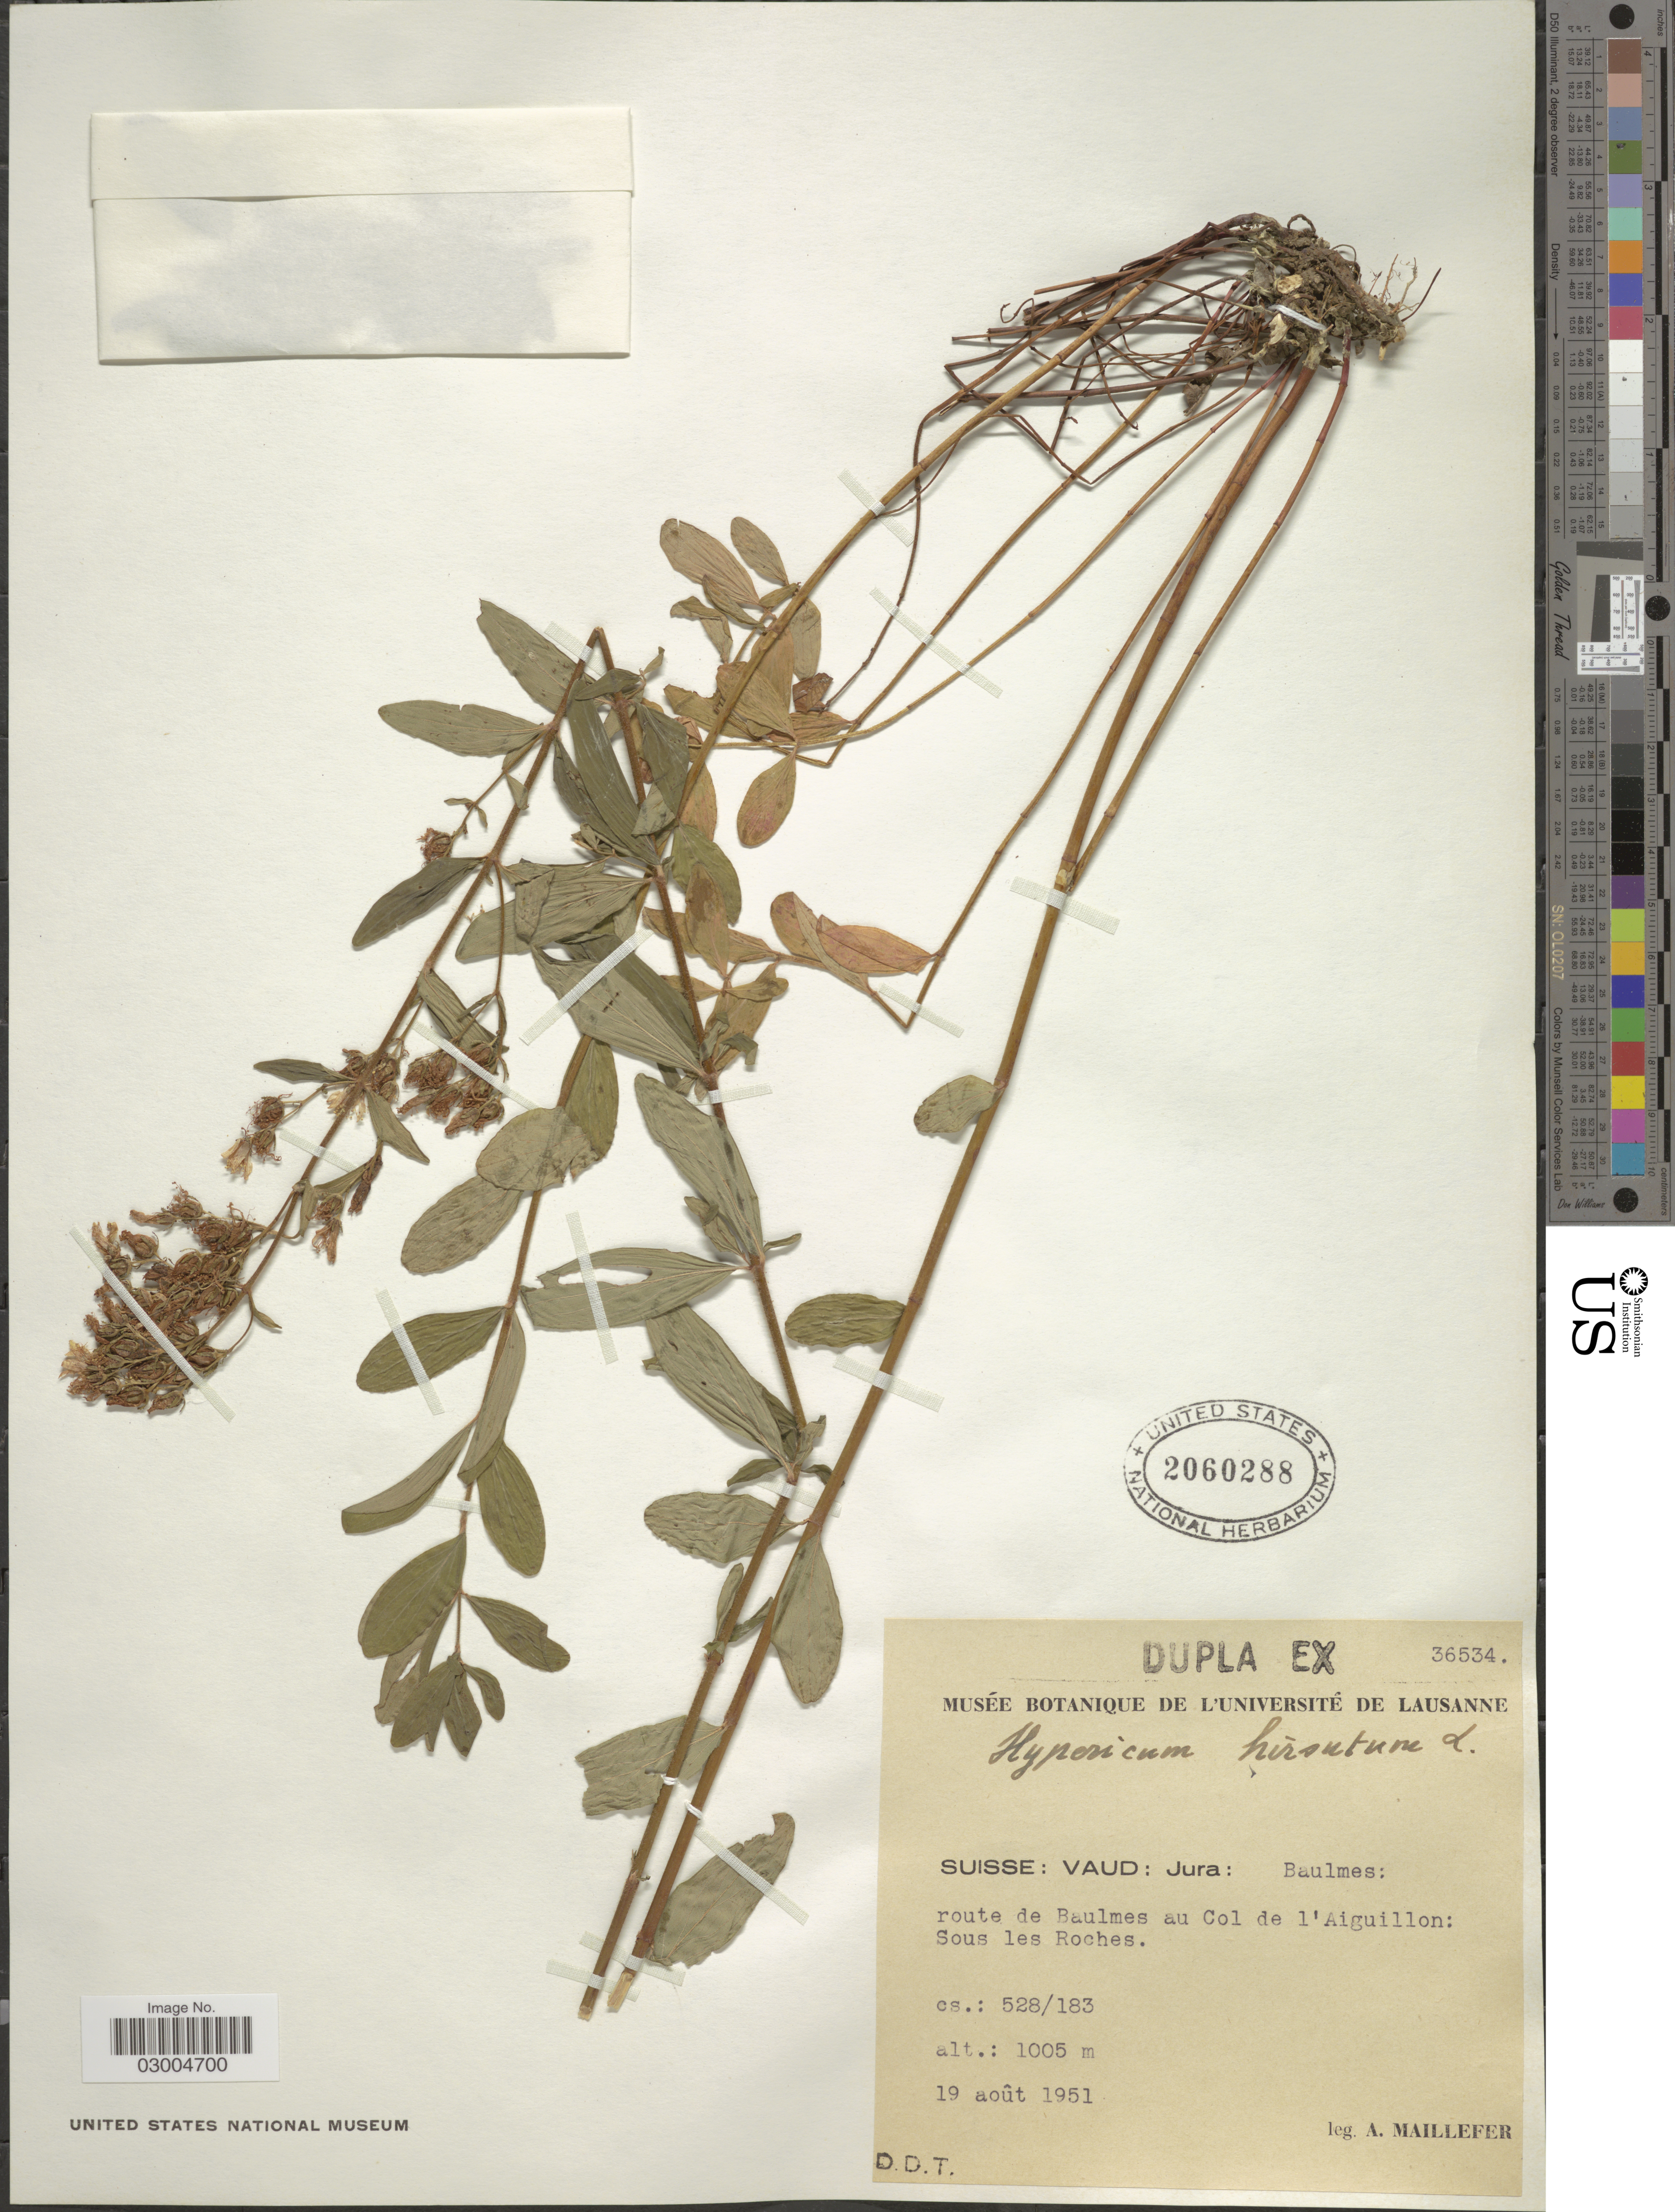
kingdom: Plantae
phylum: Tracheophyta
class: Magnoliopsida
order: Malpighiales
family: Hypericaceae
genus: Hypericum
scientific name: Hypericum hirsutum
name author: L.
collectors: A. Maillefer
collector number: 36534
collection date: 1951-08-19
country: Switzerland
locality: Suisse: Vaud: Jura: Baulmes. Route de Baulmes au Col de l'Aiguillon: Sous les Roches.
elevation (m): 1005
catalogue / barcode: US 2060288